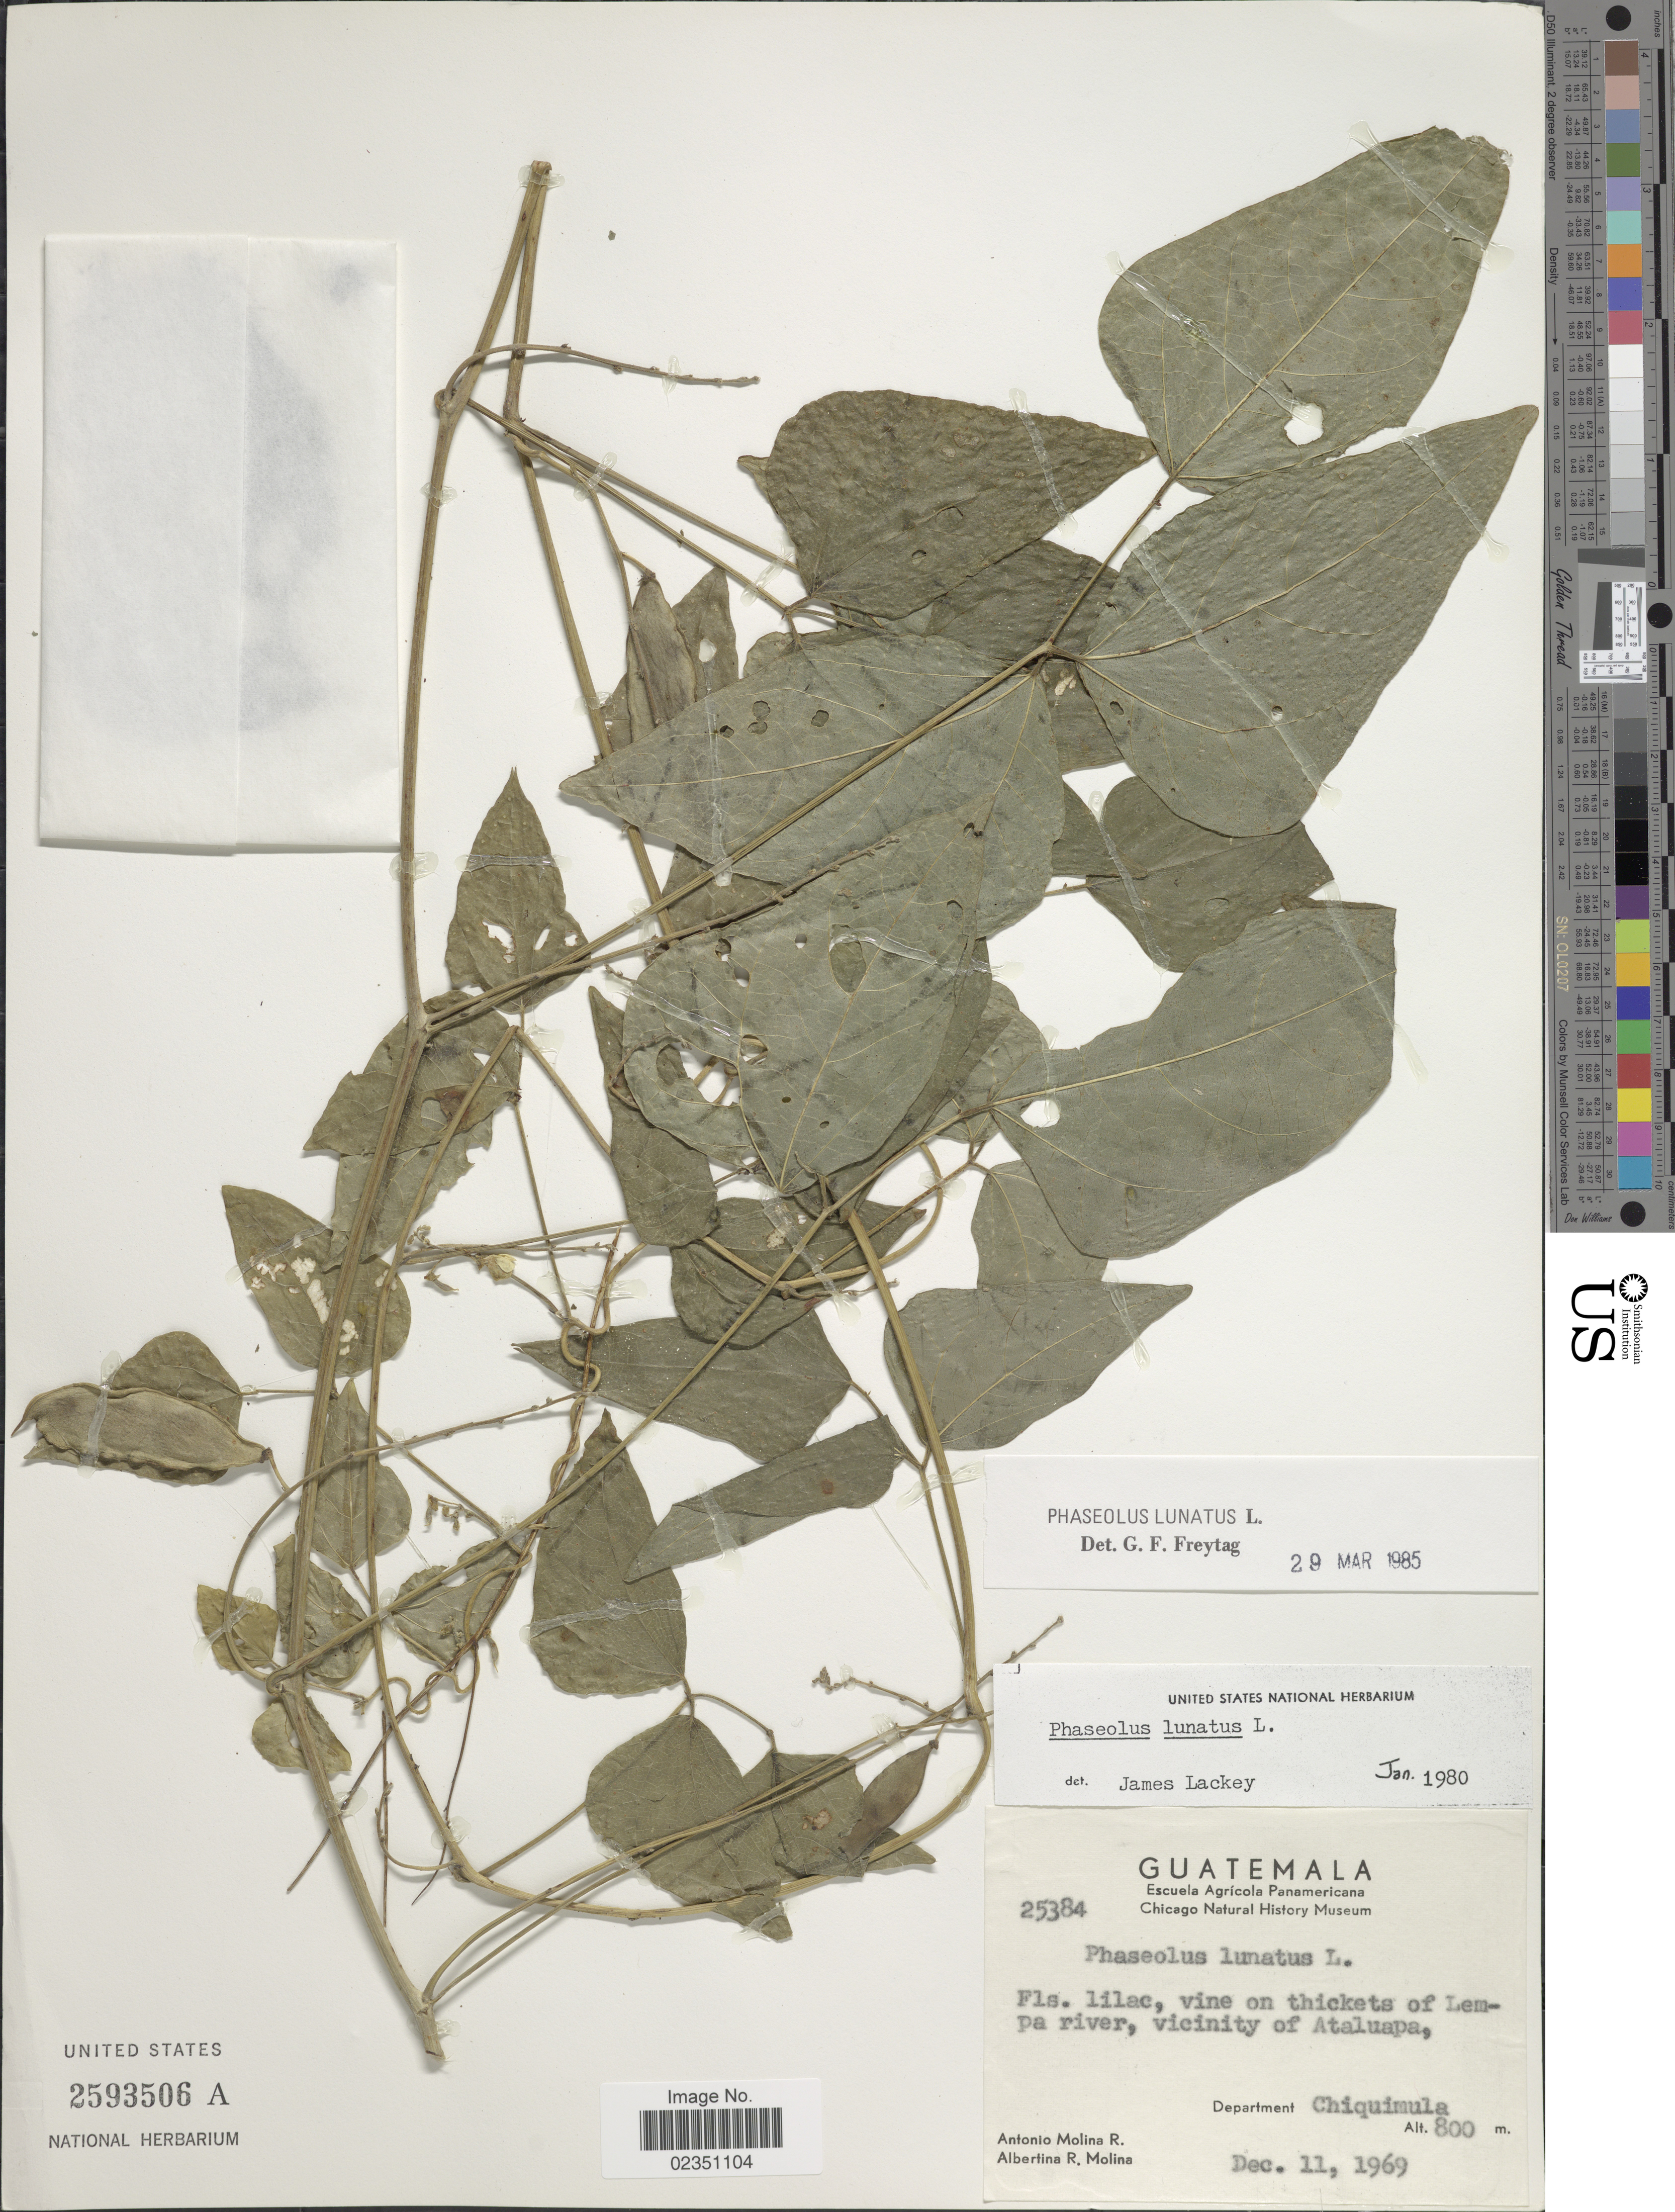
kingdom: Plantae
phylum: Tracheophyta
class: Magnoliopsida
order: Fabales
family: Fabaceae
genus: Phaseolus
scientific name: Phaseolus lunatus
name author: L.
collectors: A. Molina R. & A. R. Molina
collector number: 25384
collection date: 1969-12-11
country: Guatemala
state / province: Chiquimula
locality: Vine on thickets of Lempa river, vicinity of Ataluapa, Department Chiquimula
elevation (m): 800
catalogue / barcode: US 2593506A